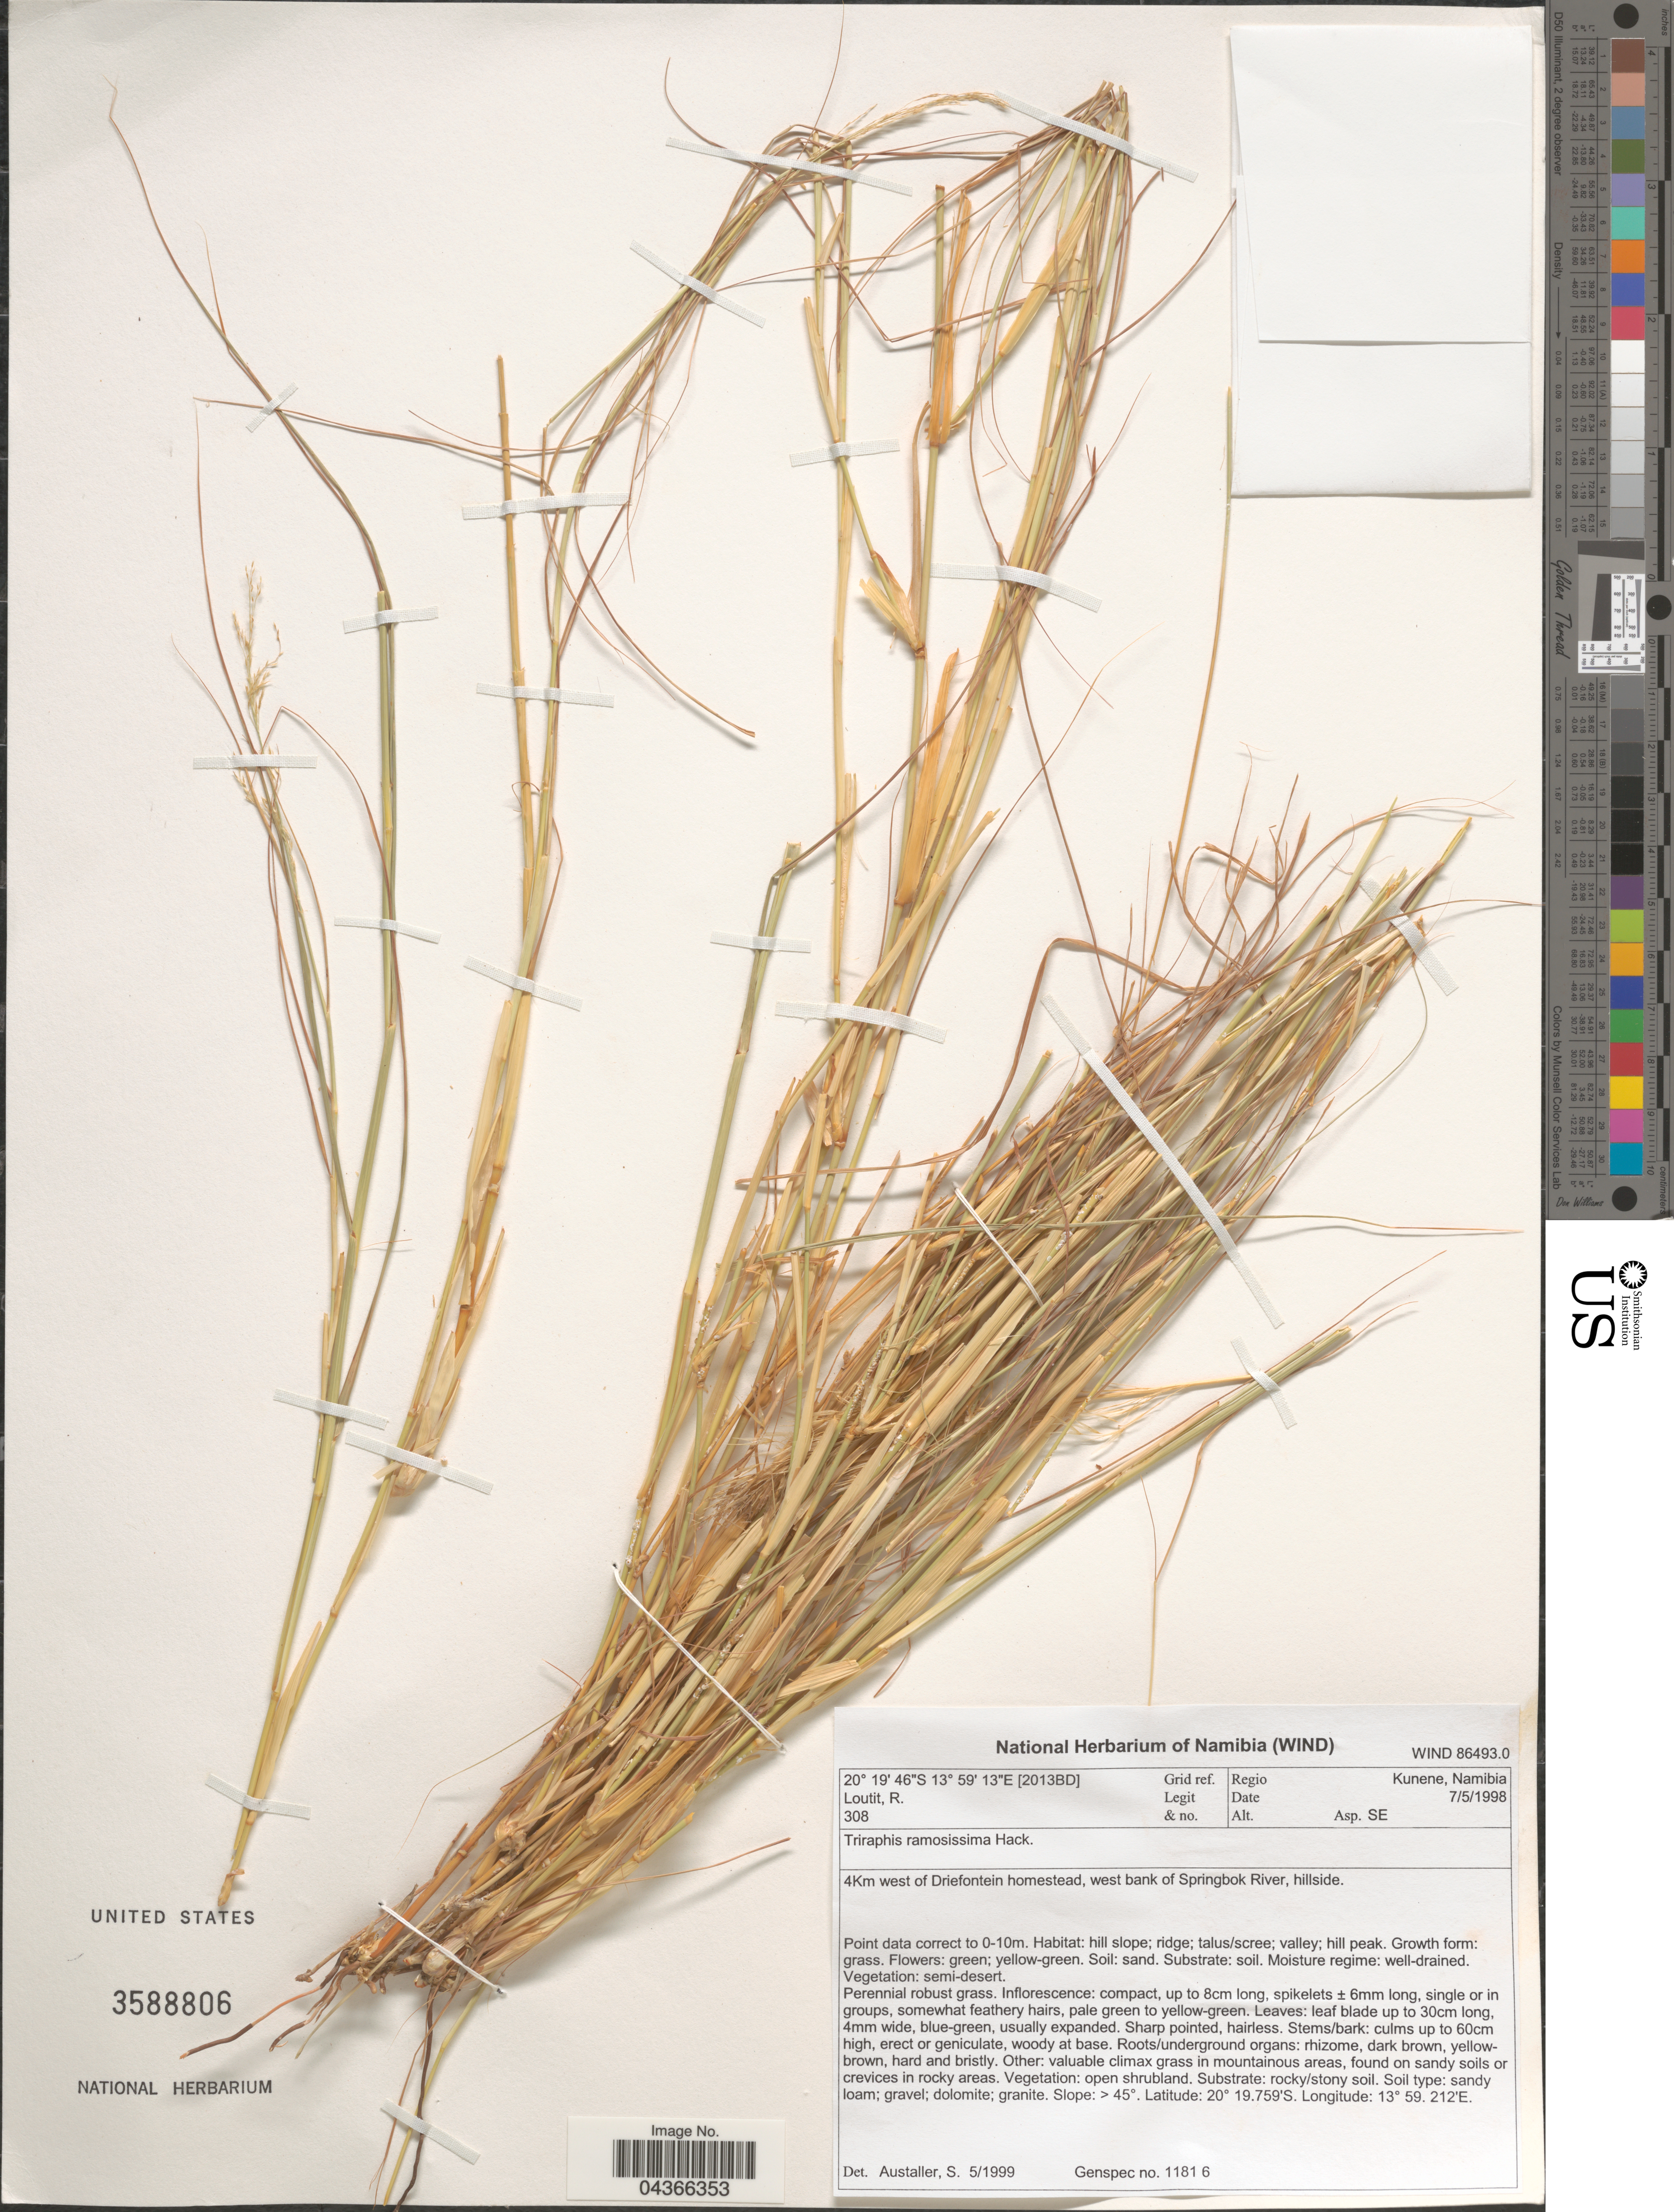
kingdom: Plantae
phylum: Tracheophyta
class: Liliopsida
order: Poales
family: Poaceae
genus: Triraphis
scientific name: Triraphis ramosissima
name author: Hack.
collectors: R. Loutit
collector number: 308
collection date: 1998-05-07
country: Namibia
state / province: Kunene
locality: Grid ref. [2013BD]. Regio Kunene, Namibia. Asp. SE. 4Km west of Driefontein homestead, west bank of Springbok River, hillside.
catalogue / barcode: US 3588806